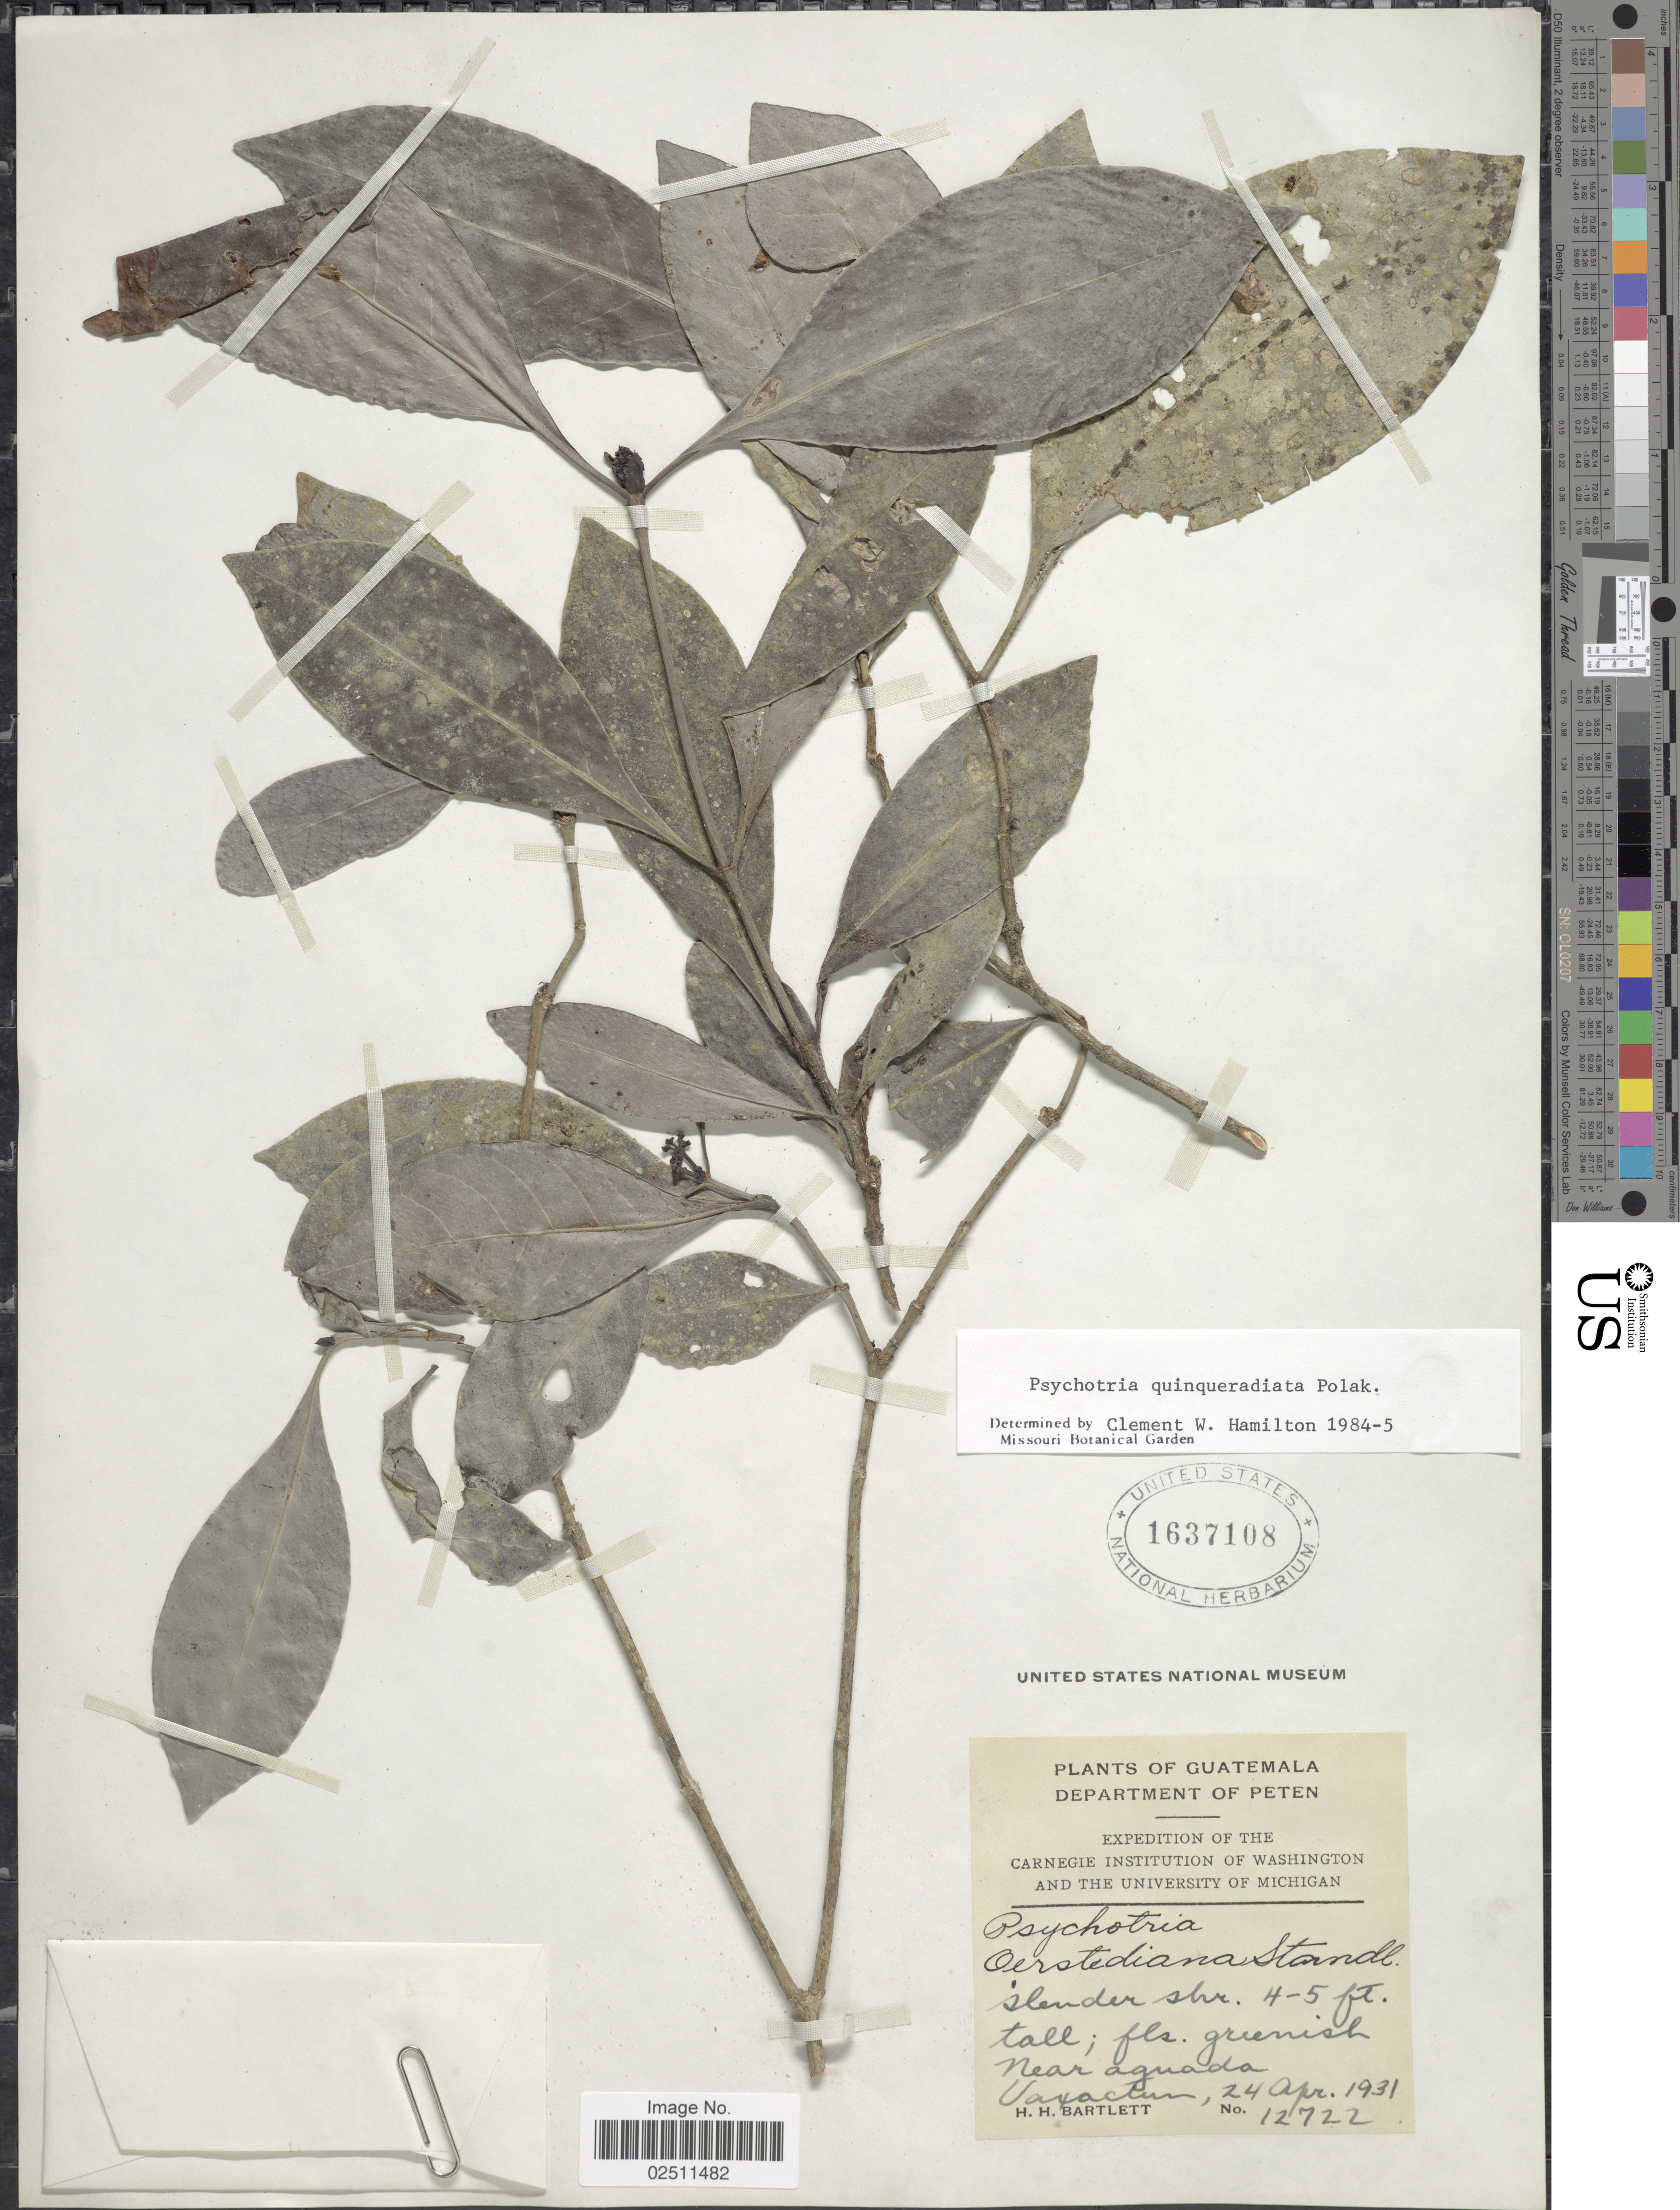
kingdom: Plantae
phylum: Tracheophyta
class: Magnoliopsida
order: Gentianales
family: Rubiaceae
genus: Psychotria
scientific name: Psychotria quinqueradiata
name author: Pol.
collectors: H. H. Bartlett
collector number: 12722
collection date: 1931-04-24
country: Guatemala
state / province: El Petén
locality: Department of Peten. Near aguada, Uaxactun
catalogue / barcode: US 1637108